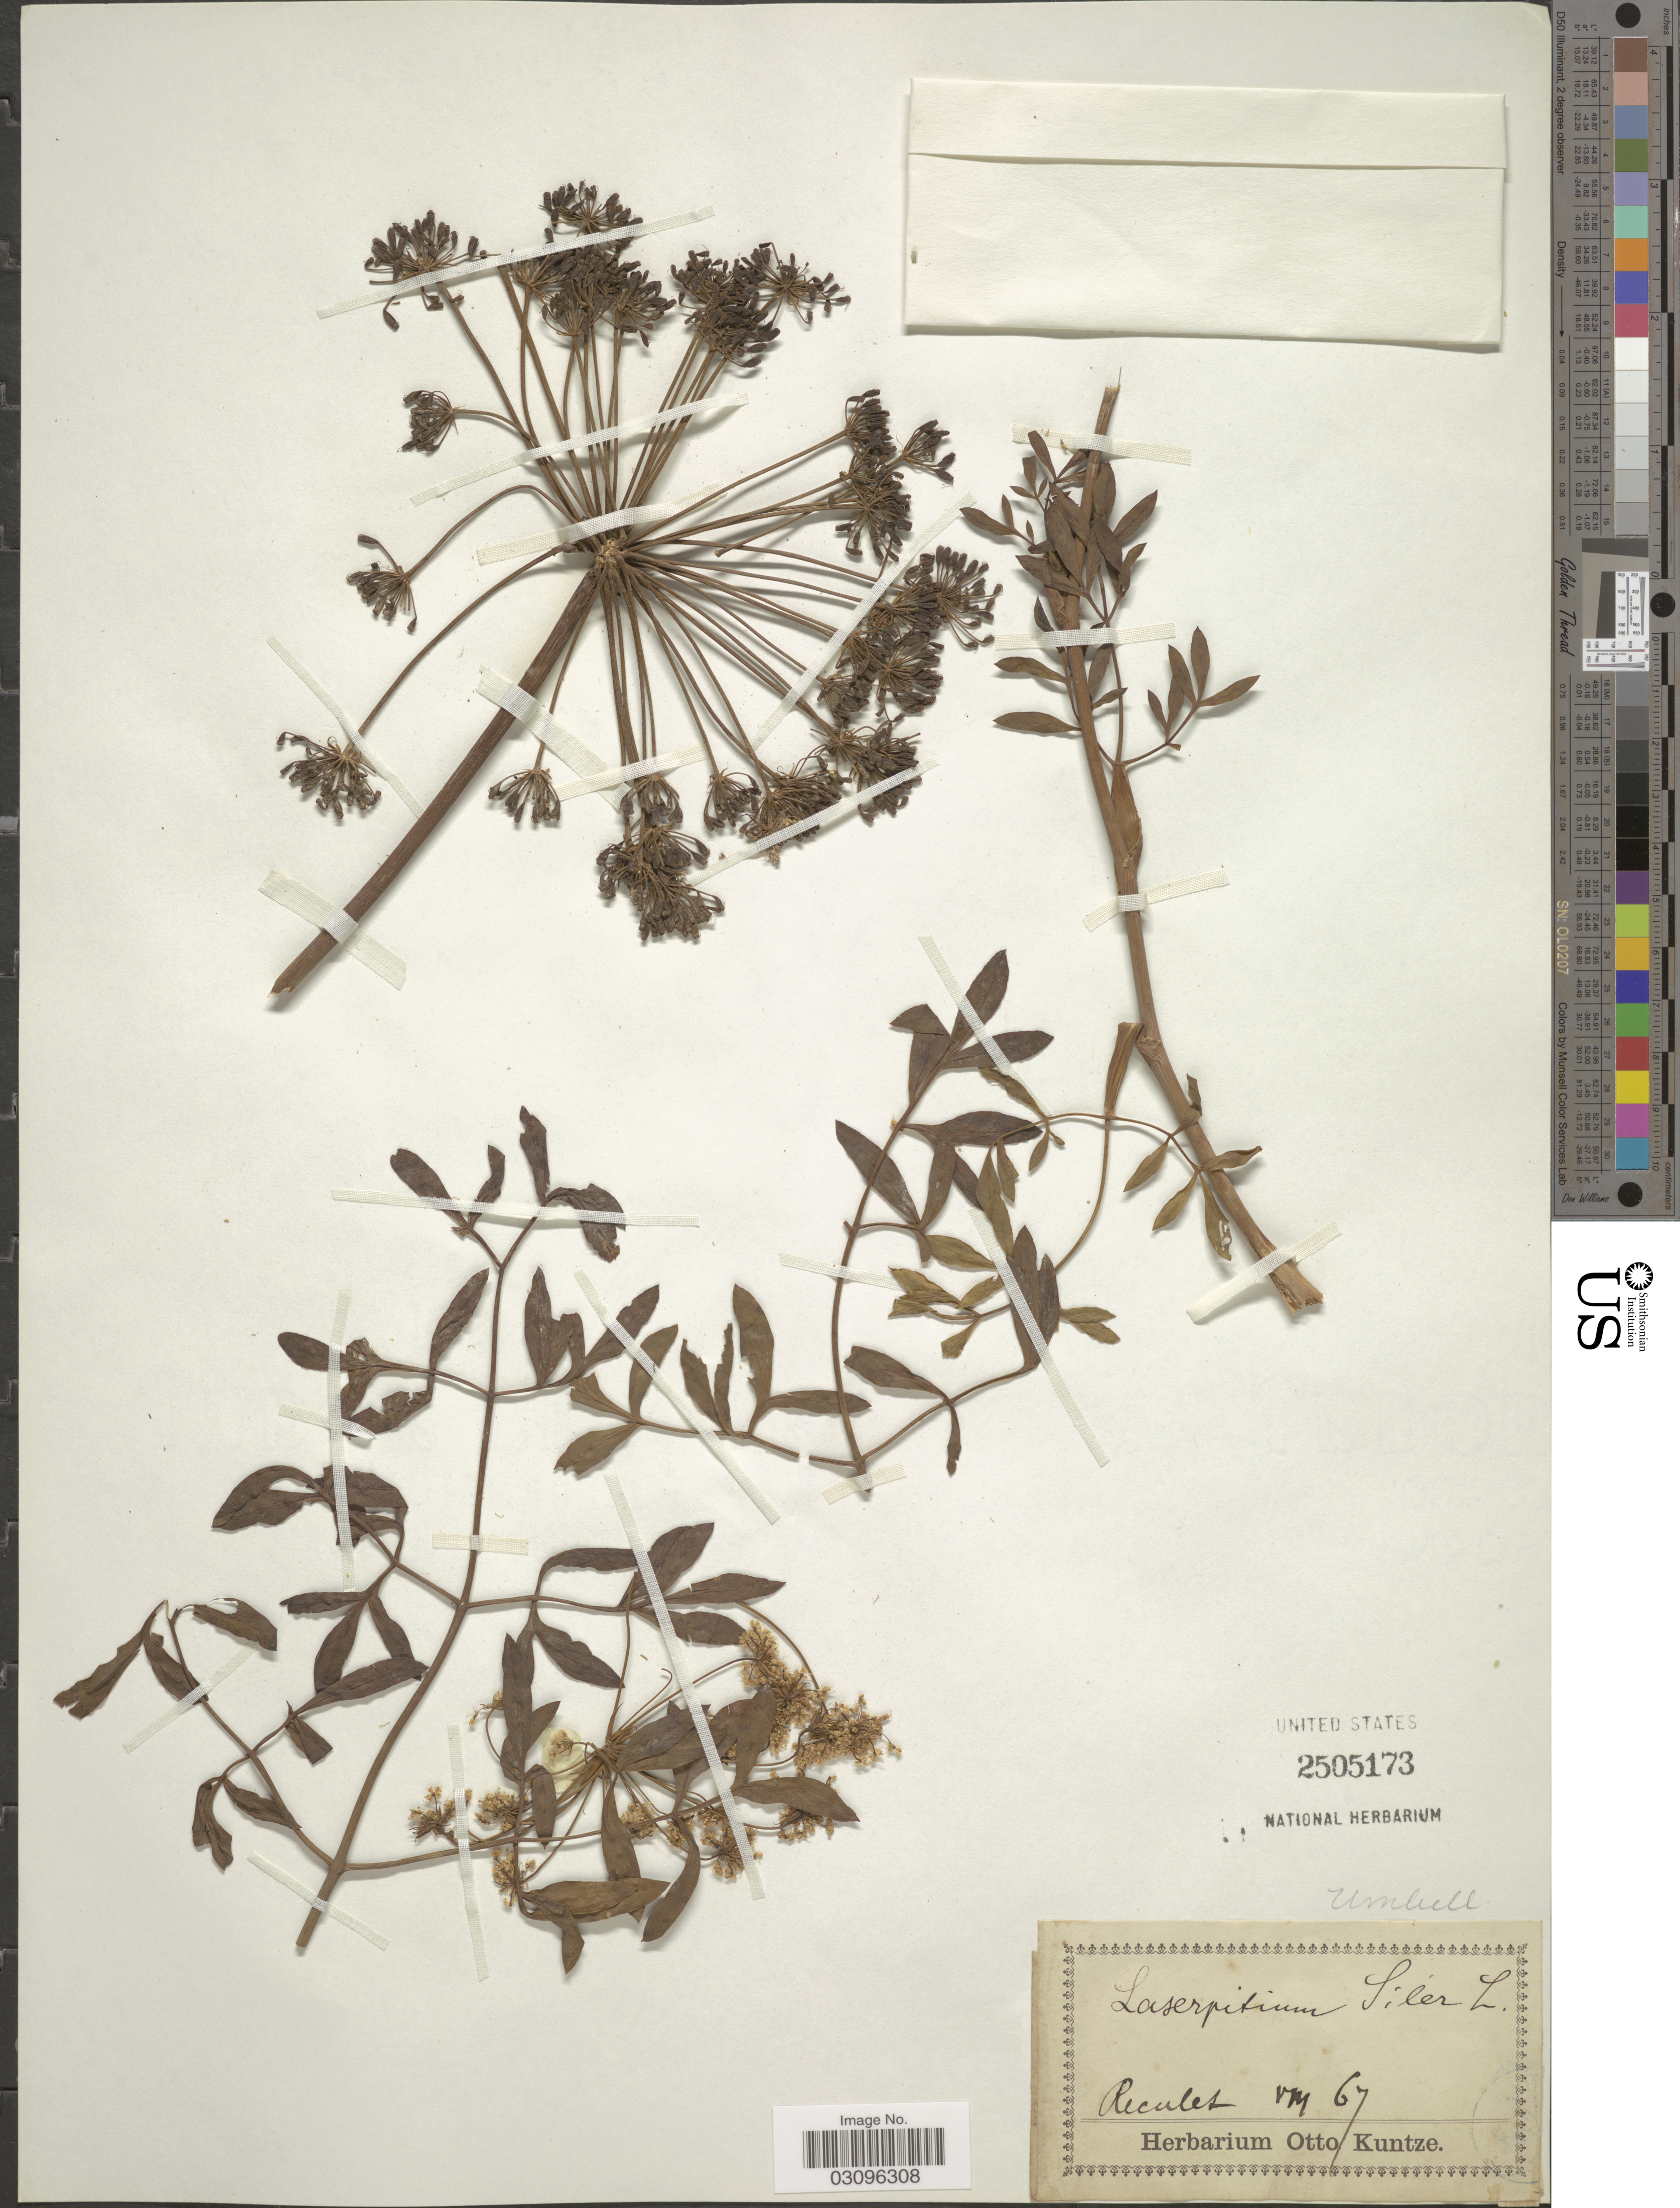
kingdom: Plantae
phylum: Tracheophyta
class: Magnoliopsida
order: Apiales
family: Apiaceae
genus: Laserpitium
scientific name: Laserpitium siler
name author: L.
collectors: ex herb. Otto Kuntze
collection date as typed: Transcribed d/m/y: /8/67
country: France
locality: Reculet.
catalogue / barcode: US 2505173